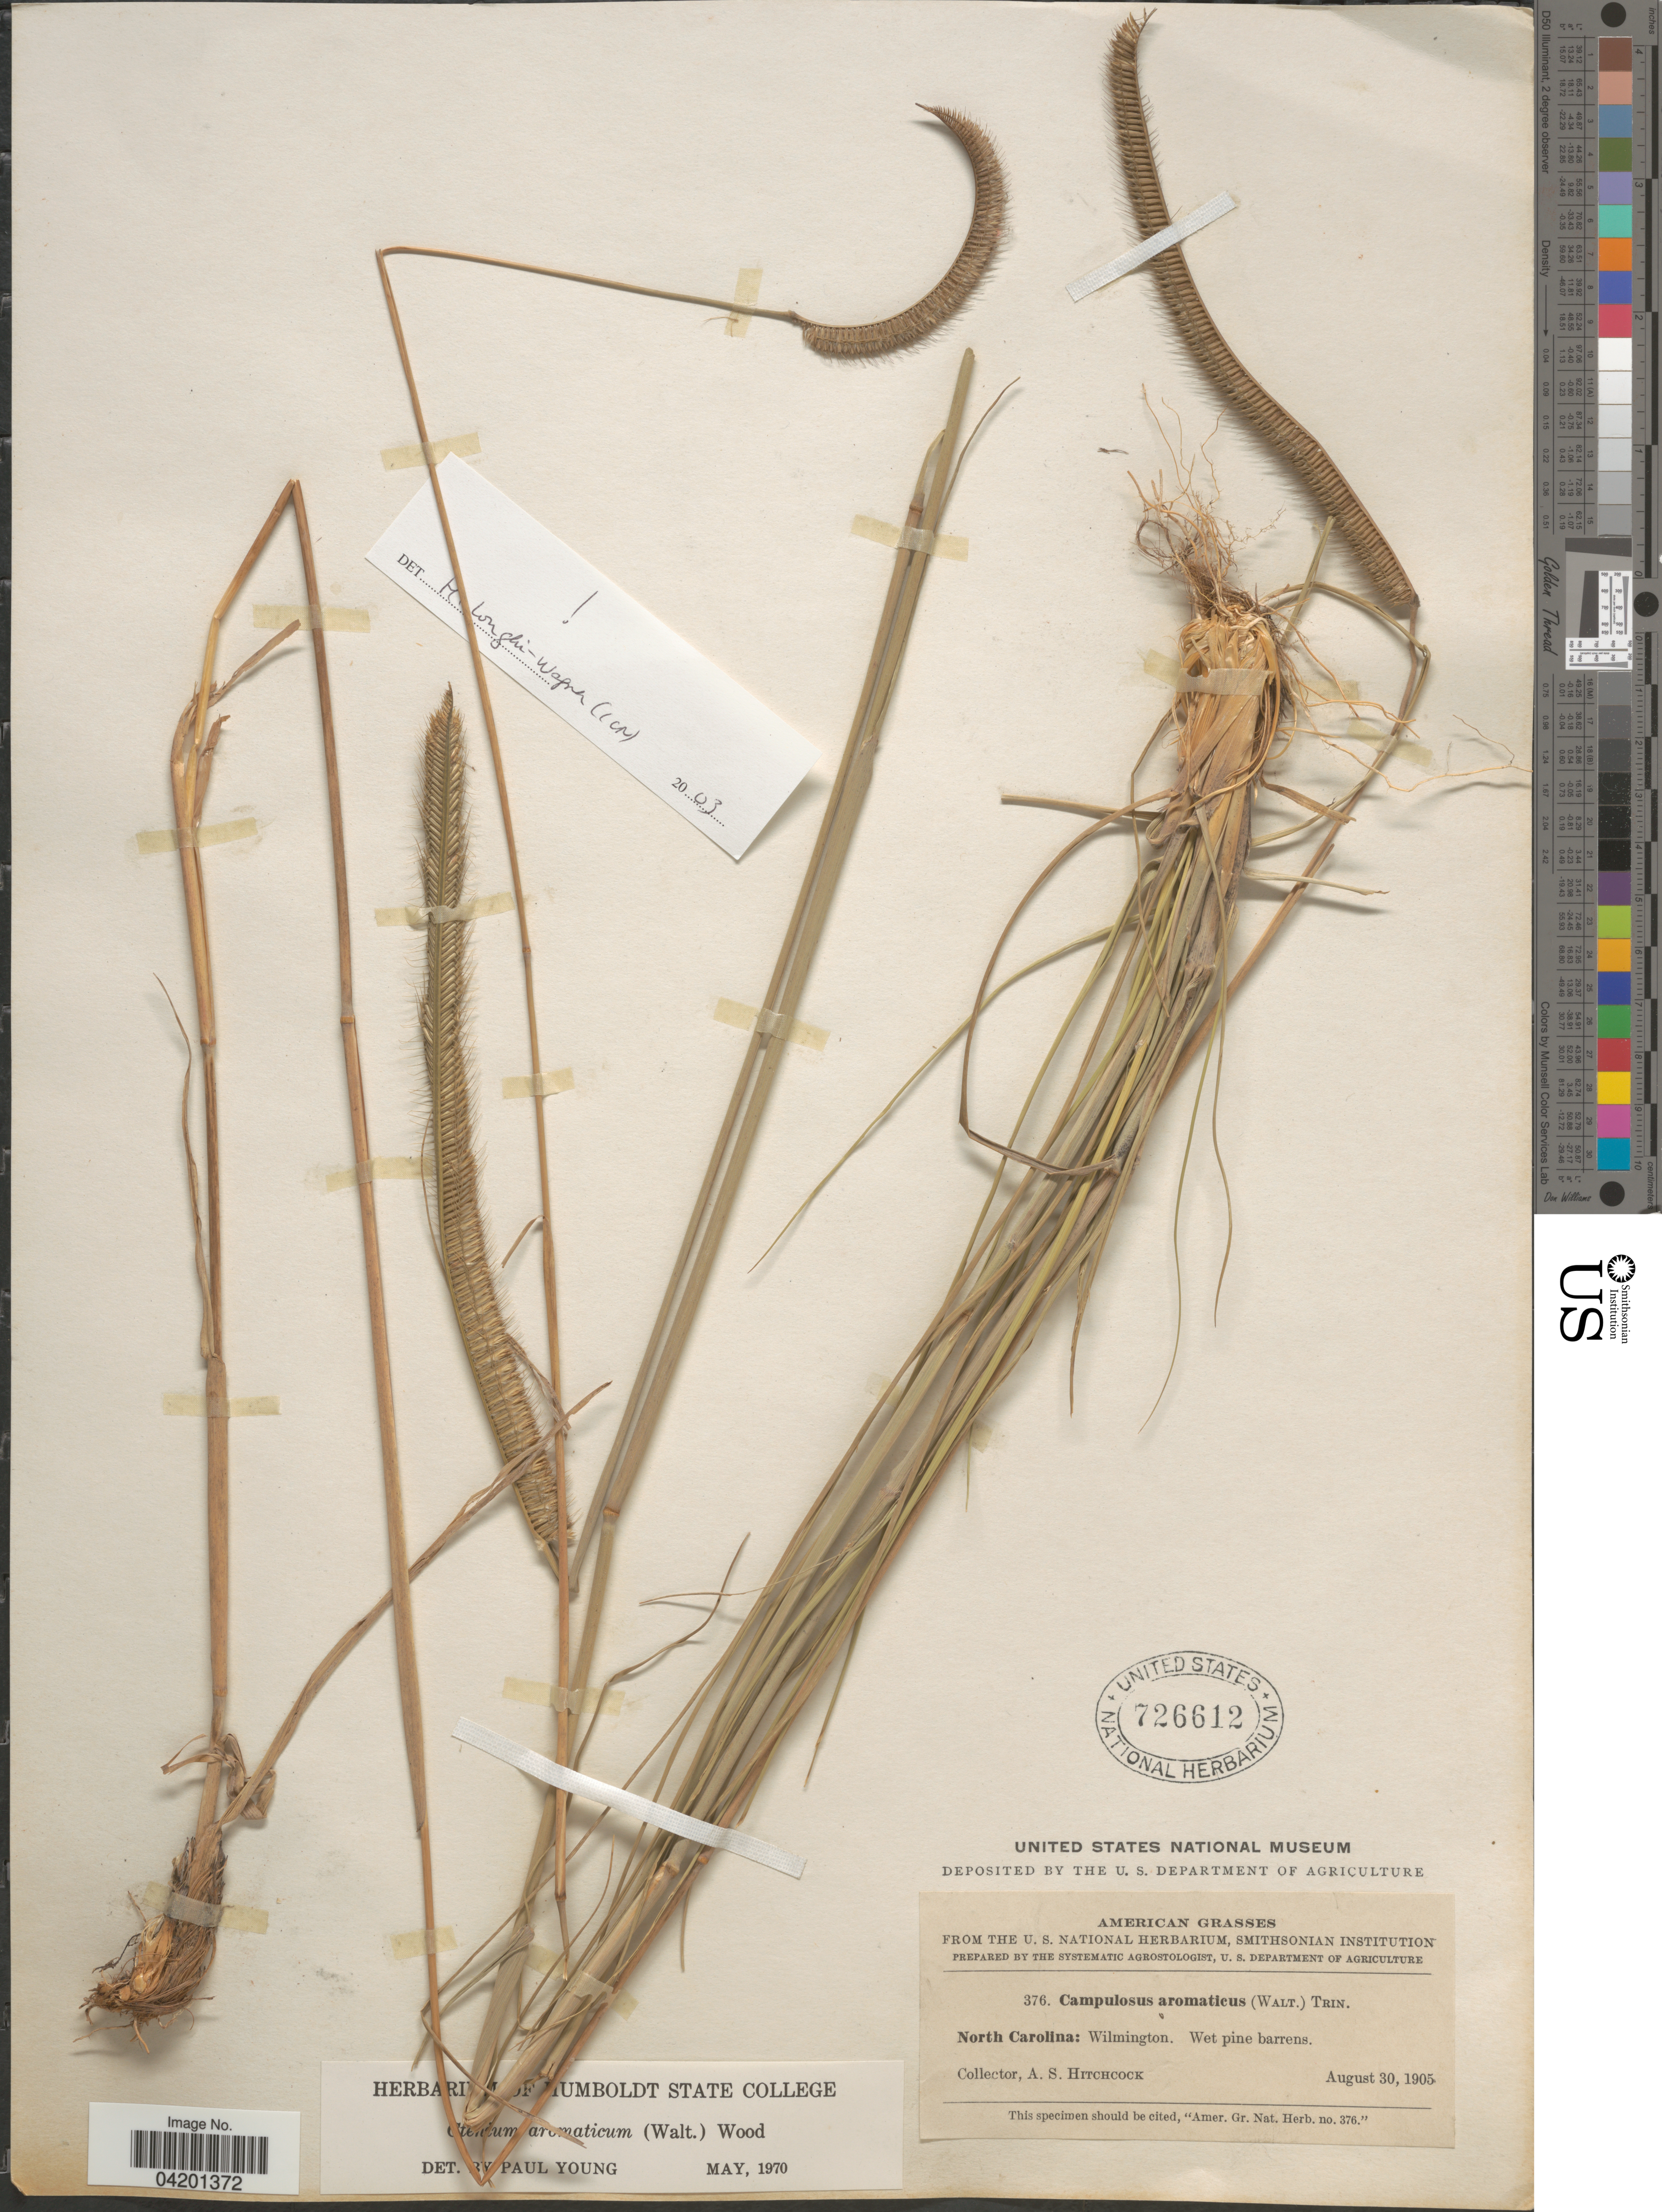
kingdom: Plantae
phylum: Tracheophyta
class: Liliopsida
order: Poales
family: Poaceae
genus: Ctenium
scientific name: Ctenium aromaticum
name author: (Walter) Alph. Wood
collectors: A. S. Hitchcock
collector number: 376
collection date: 1905-08-30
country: United States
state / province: North Carolina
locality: Wilmington.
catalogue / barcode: US 726612